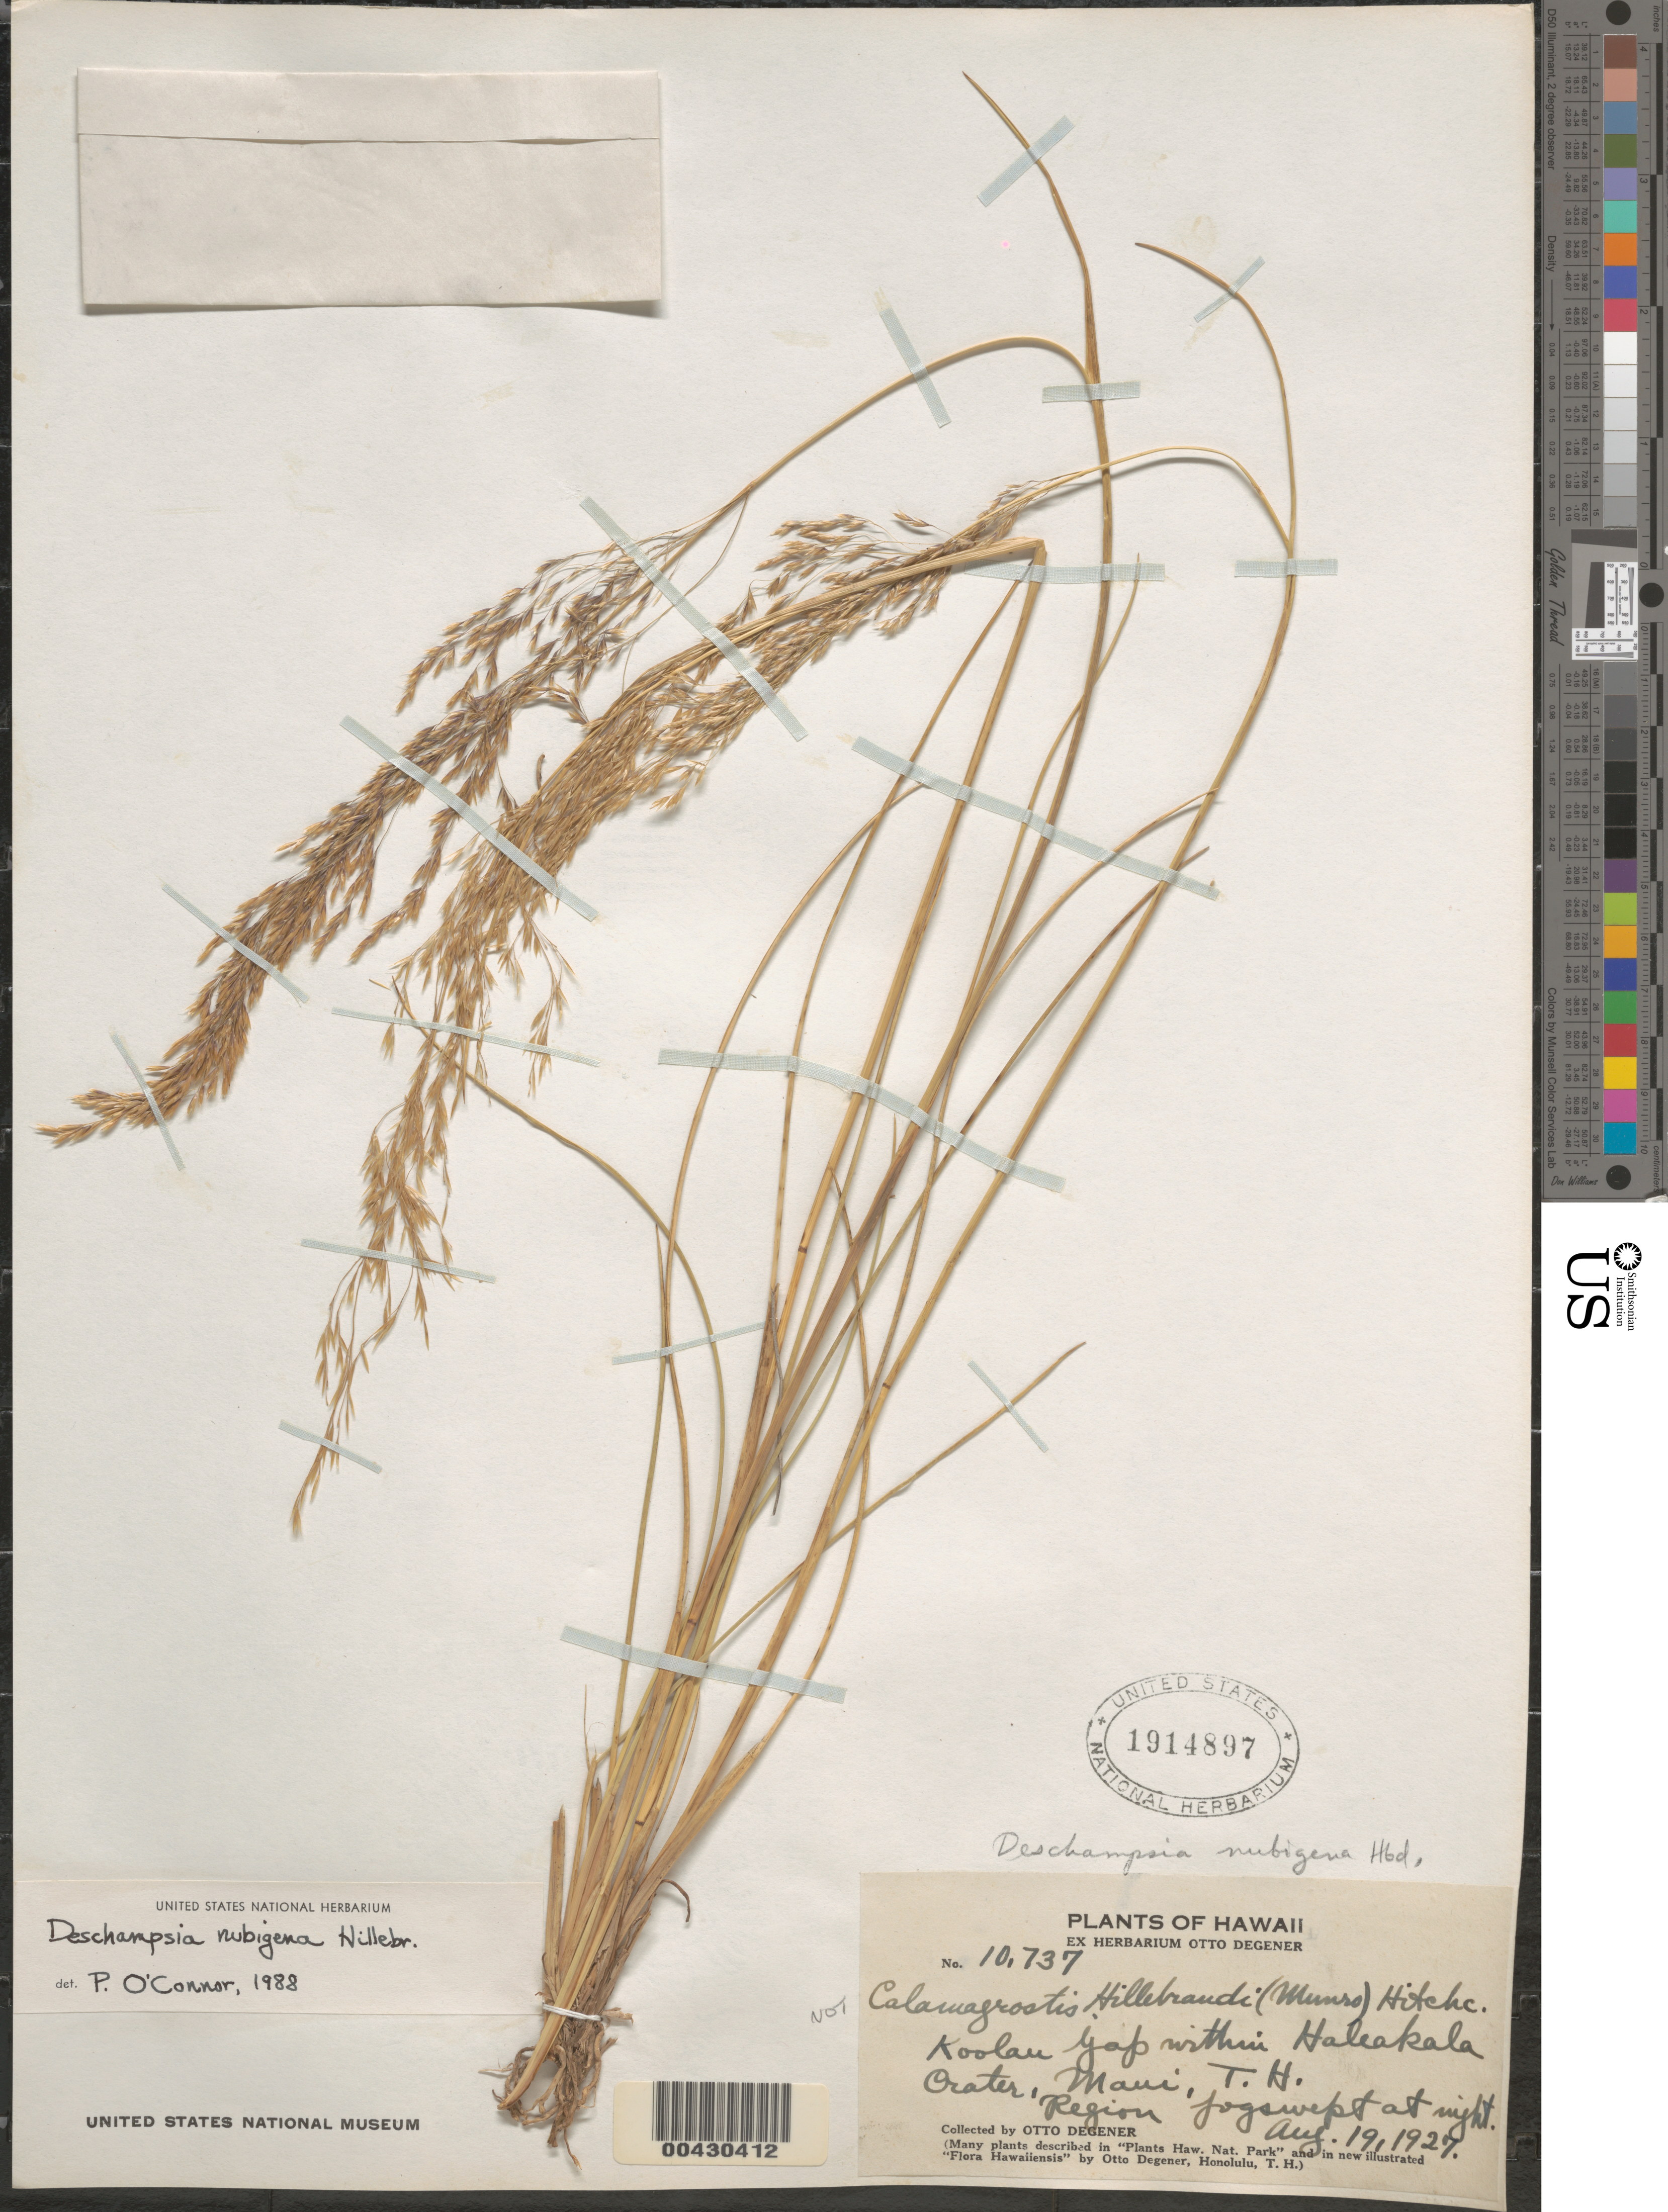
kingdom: Plantae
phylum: Tracheophyta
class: Liliopsida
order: Poales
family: Poaceae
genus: Deschampsia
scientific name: Deschampsia nubigena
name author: Hillebr.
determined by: O'Connor, P.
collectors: O. Degener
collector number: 10737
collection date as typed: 19 Aug 1927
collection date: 1927-08-19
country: United States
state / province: Hawaii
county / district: Maui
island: Maui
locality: Koolau Gap within Haleakala Crater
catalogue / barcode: US 1914897